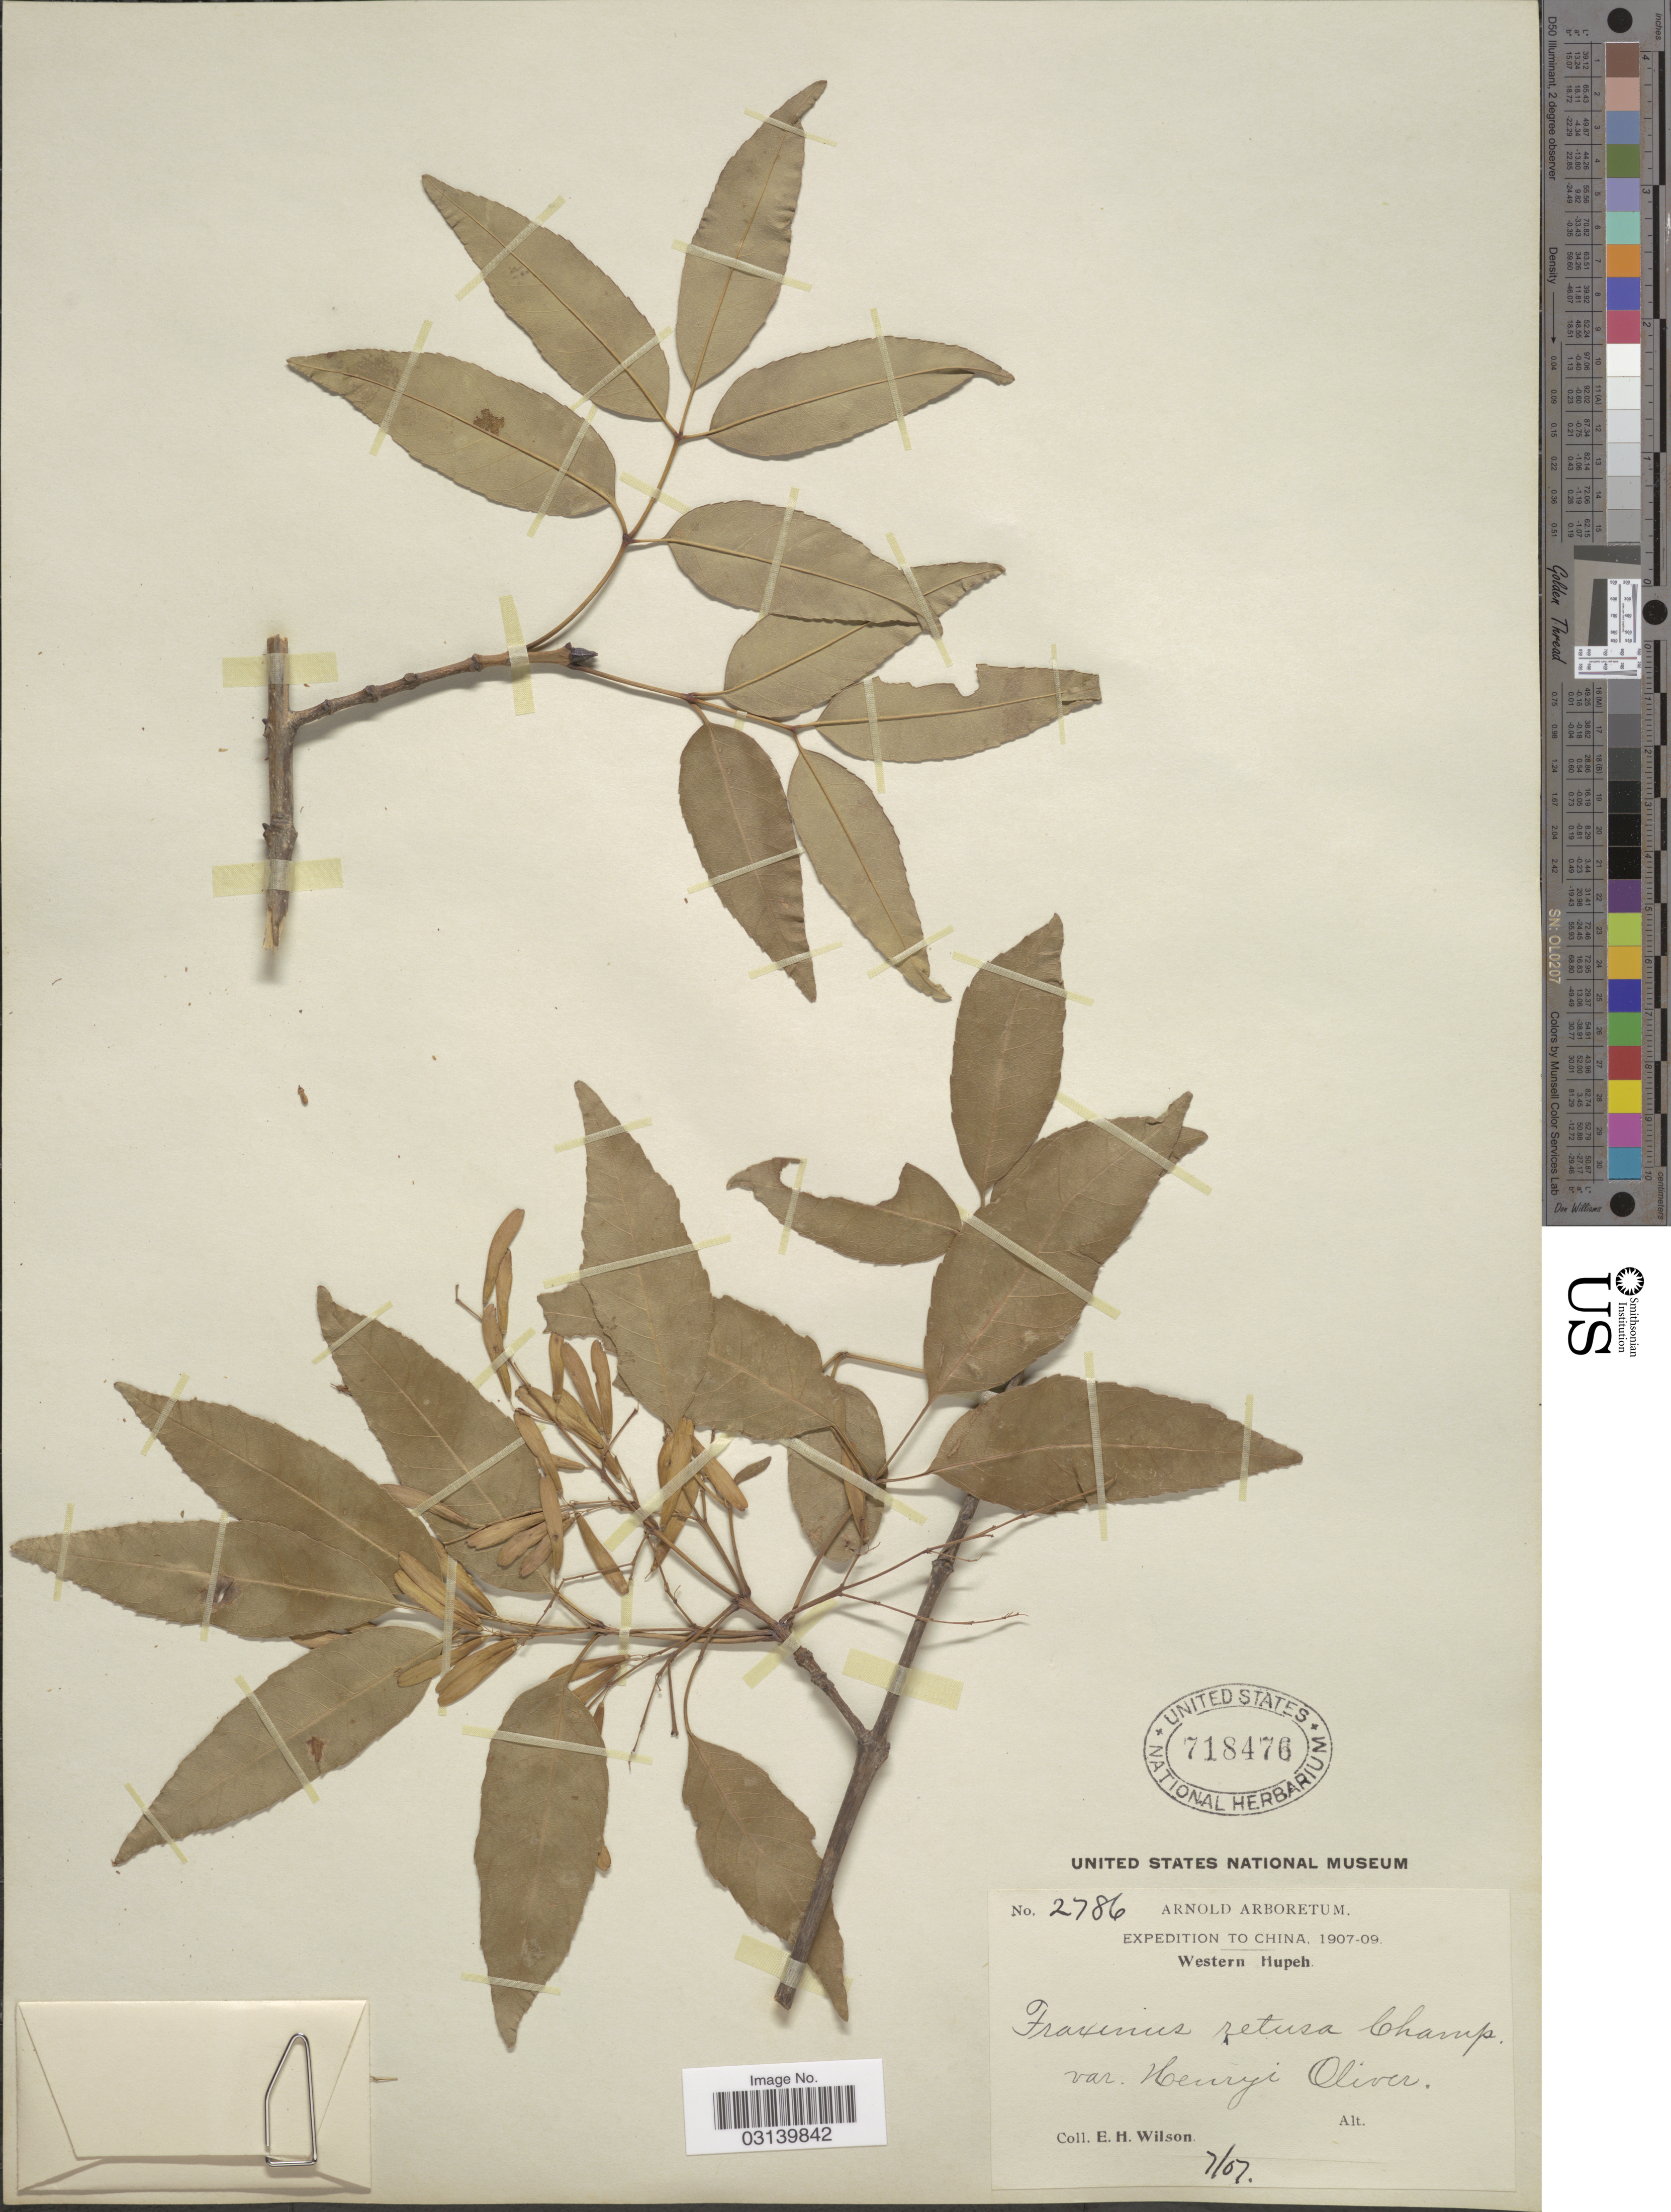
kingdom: Plantae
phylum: Tracheophyta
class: Magnoliopsida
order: Lamiales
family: Oleaceae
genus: Fraxinus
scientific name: Fraxinus championii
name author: Little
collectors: E. Wilson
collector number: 2786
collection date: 1907-07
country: China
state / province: Hubei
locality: Western Hupeh.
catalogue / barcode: US 718476